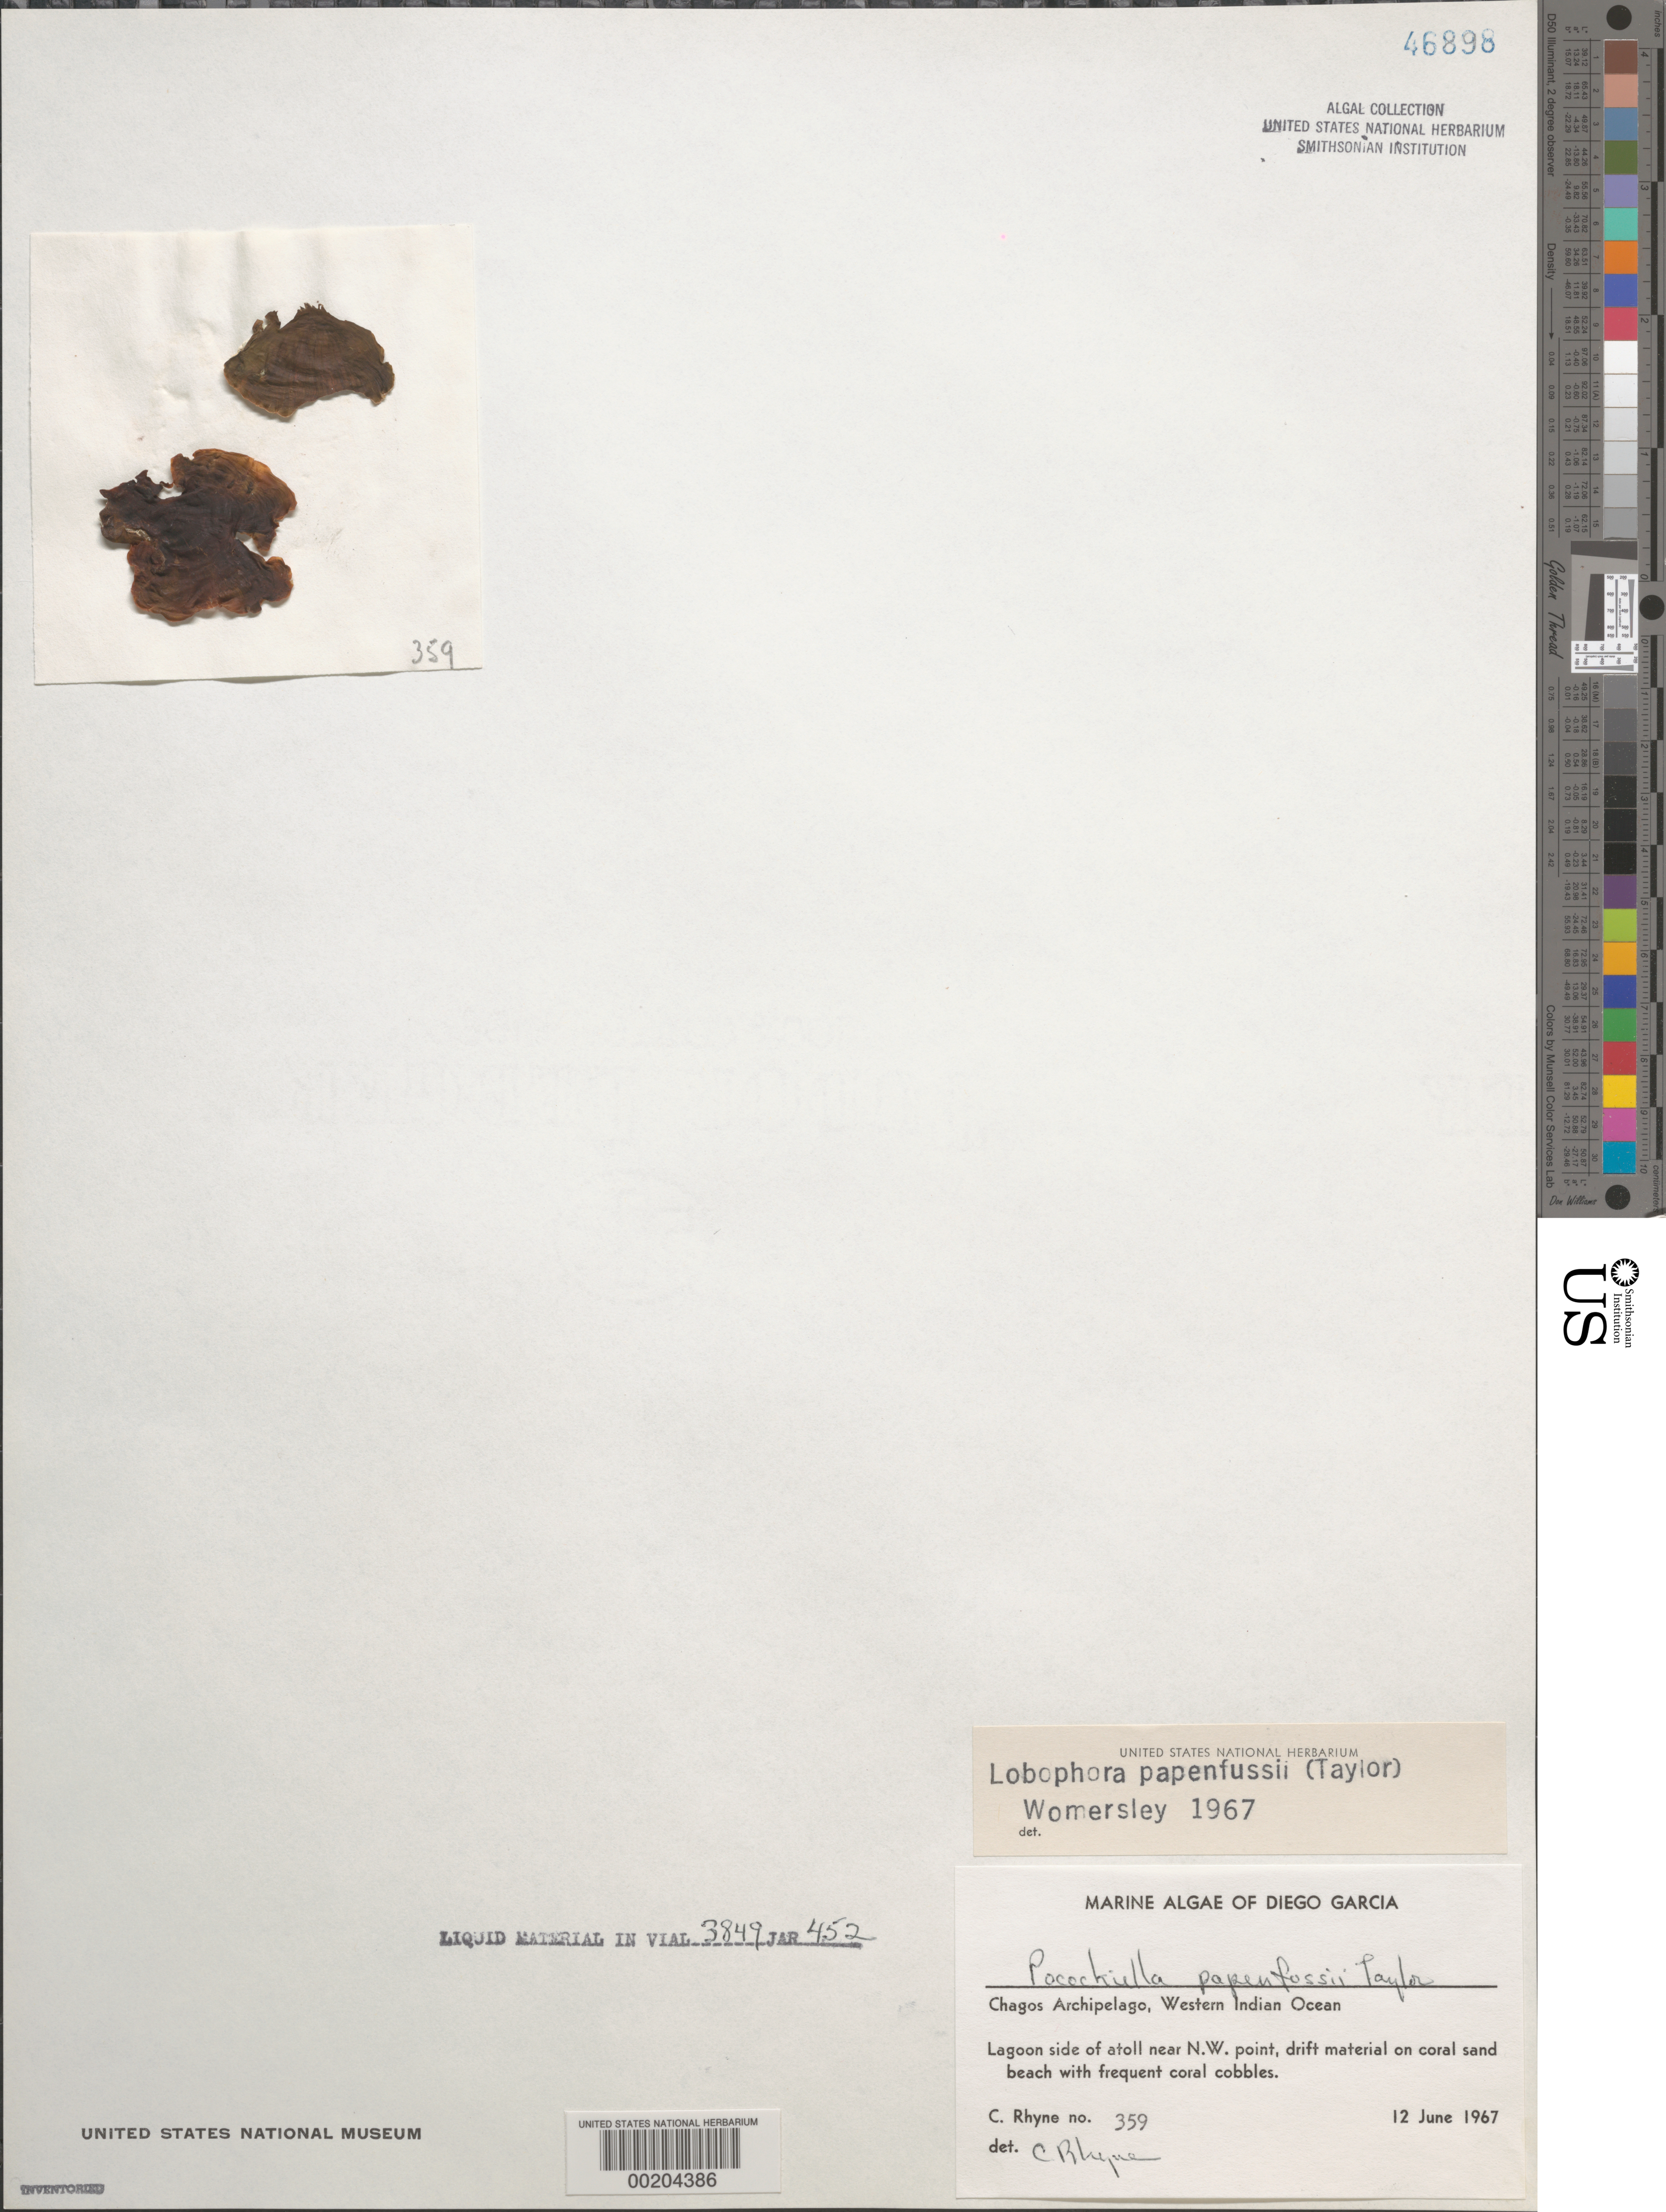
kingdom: Chromista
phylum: Ochrophyta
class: Phaeophyceae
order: Dictyotales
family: Dictyotaceae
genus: Lobophora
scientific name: Lobophora papenfussii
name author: (T. Taylor) Womersley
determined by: Rhyne, C. F.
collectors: C. Rhyne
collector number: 359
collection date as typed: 12 Jun 1967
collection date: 1967-06-12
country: British Indian Ocean Territory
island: Diego Garcia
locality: Near Northwest Point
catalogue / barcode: US 46898